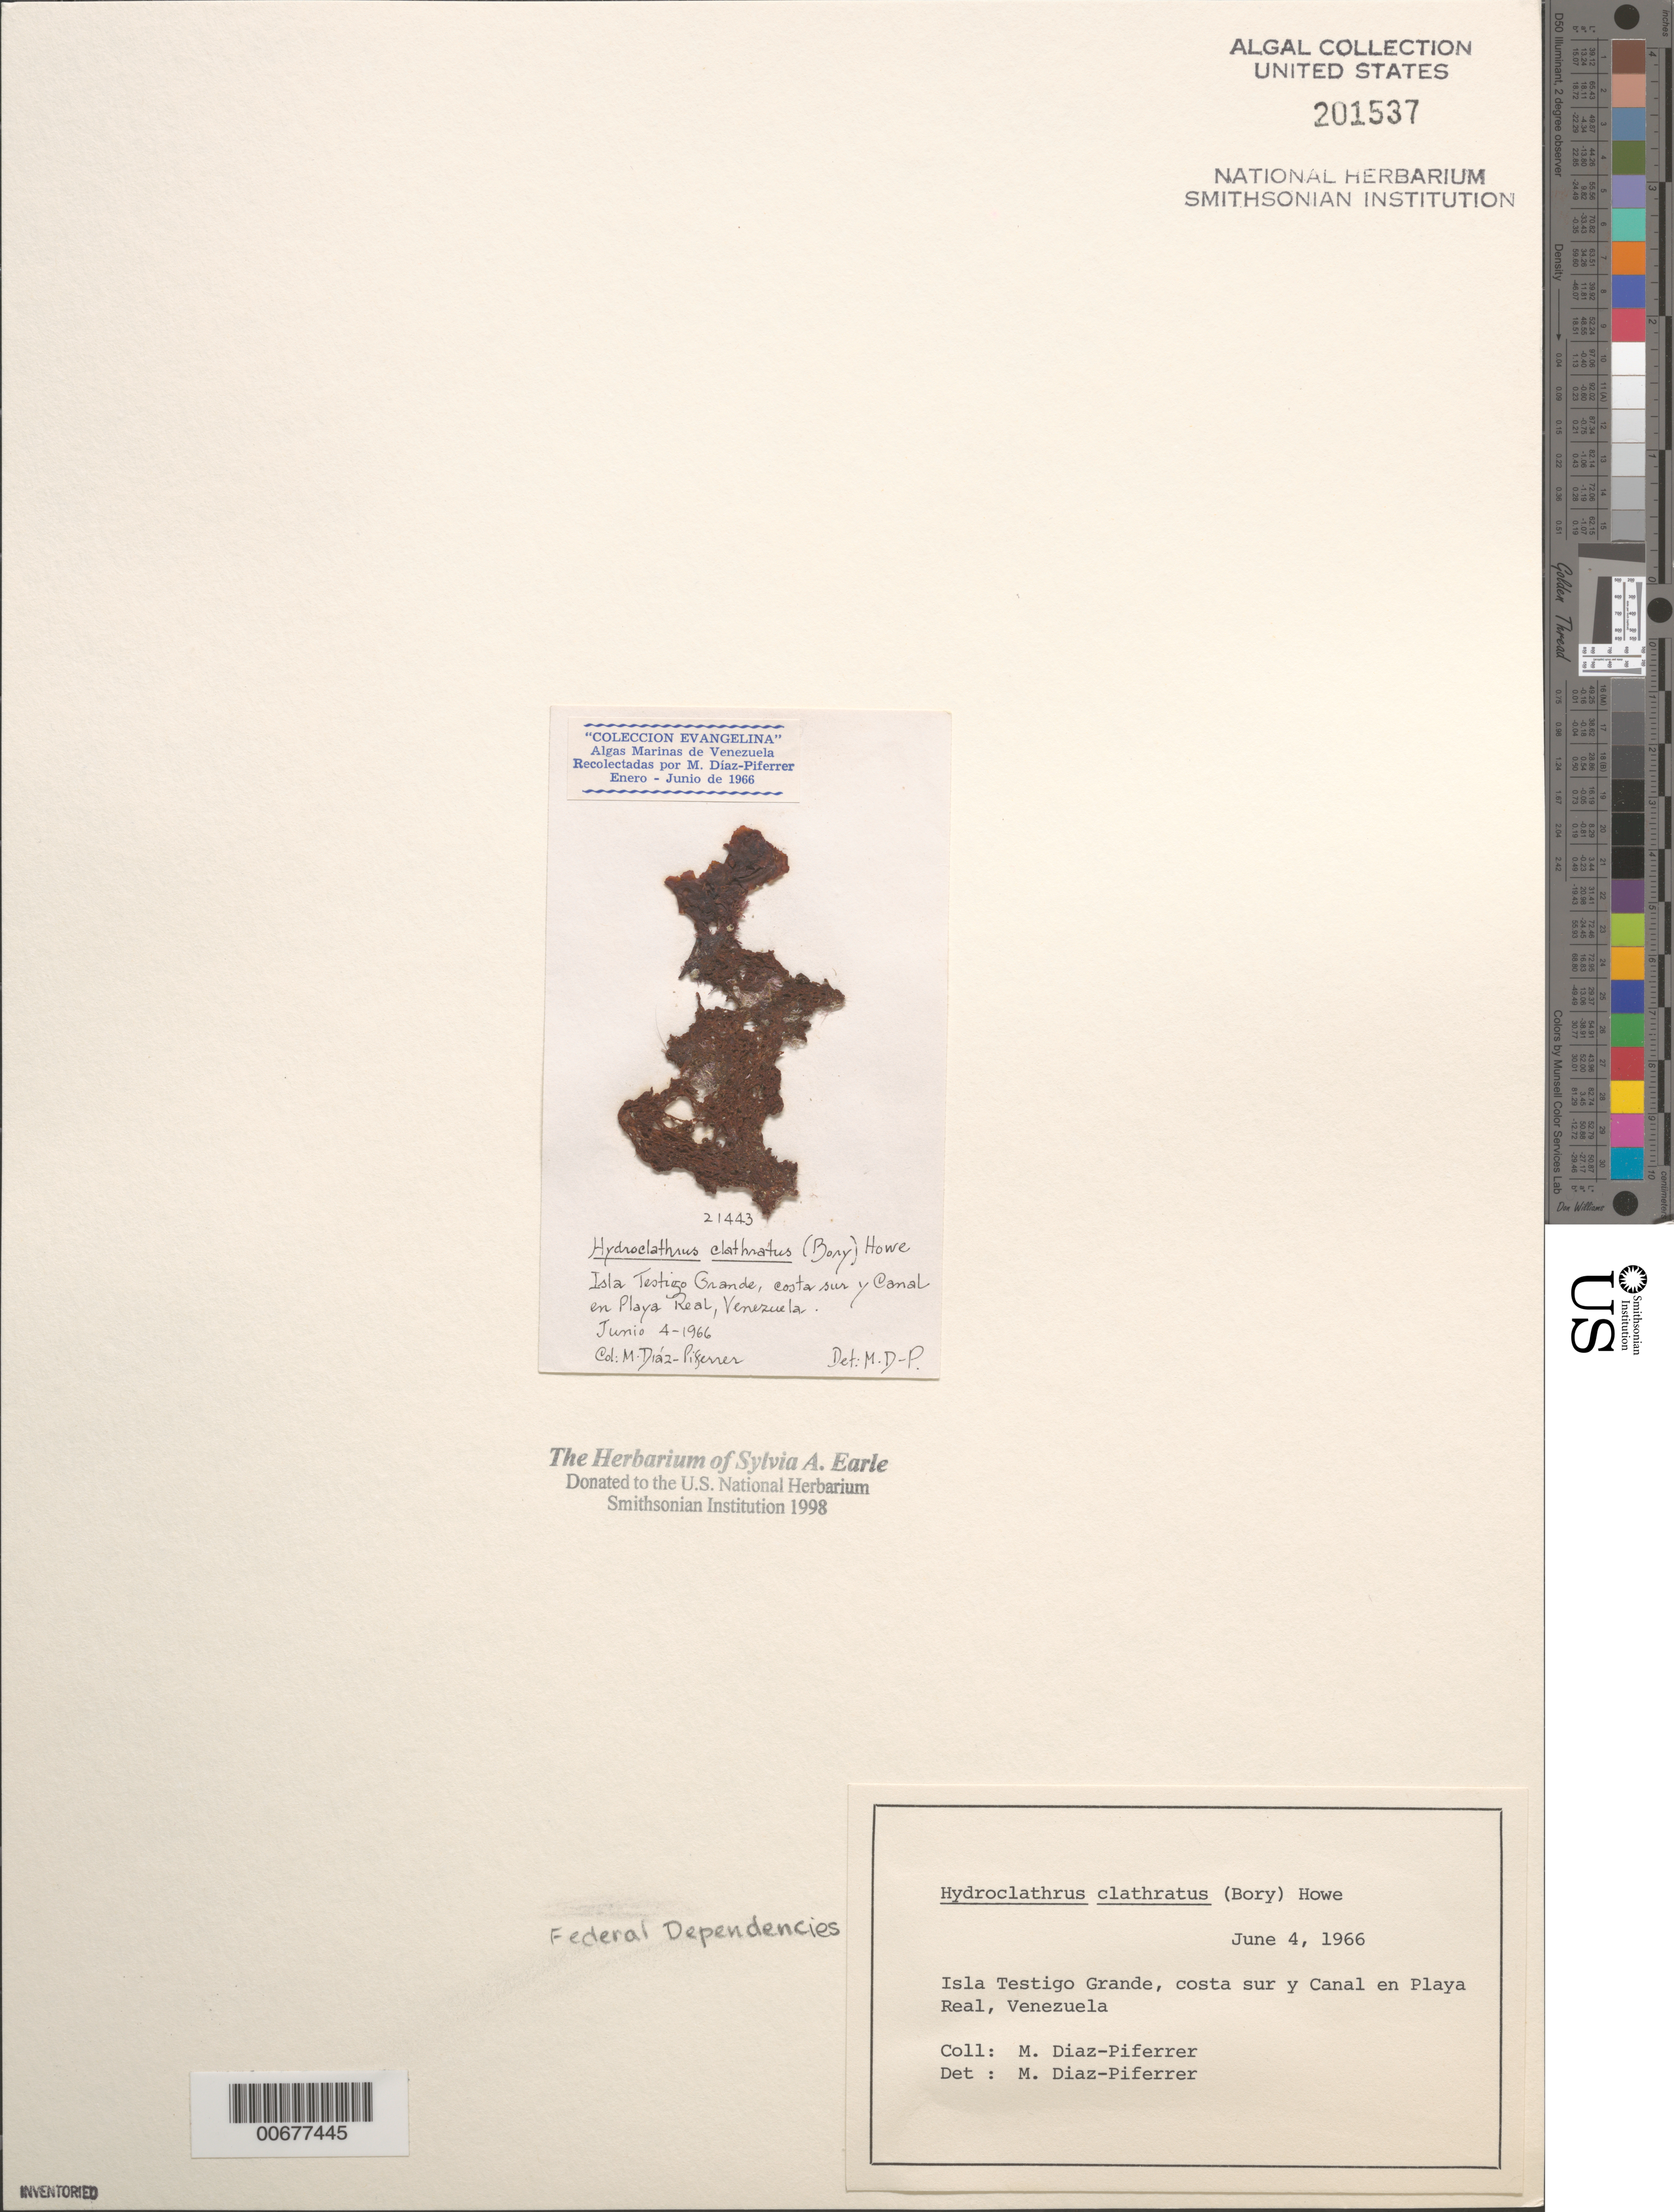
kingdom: Chromista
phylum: Ochrophyta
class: Phaeophyceae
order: Scytosiphonales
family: Scytosiphonaceae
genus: Hydroclathrus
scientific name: Hydroclathrus clathratus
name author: (C. Agardh) M. Howe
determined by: Diaz-Piferrer, M.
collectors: M. Diaz-Piferrer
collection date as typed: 04 Jun 1966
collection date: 1966-06-04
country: Venezuela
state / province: Dependencias Federales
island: Isla Testigo Grande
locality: Canal en Playa Real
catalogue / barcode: US 201537